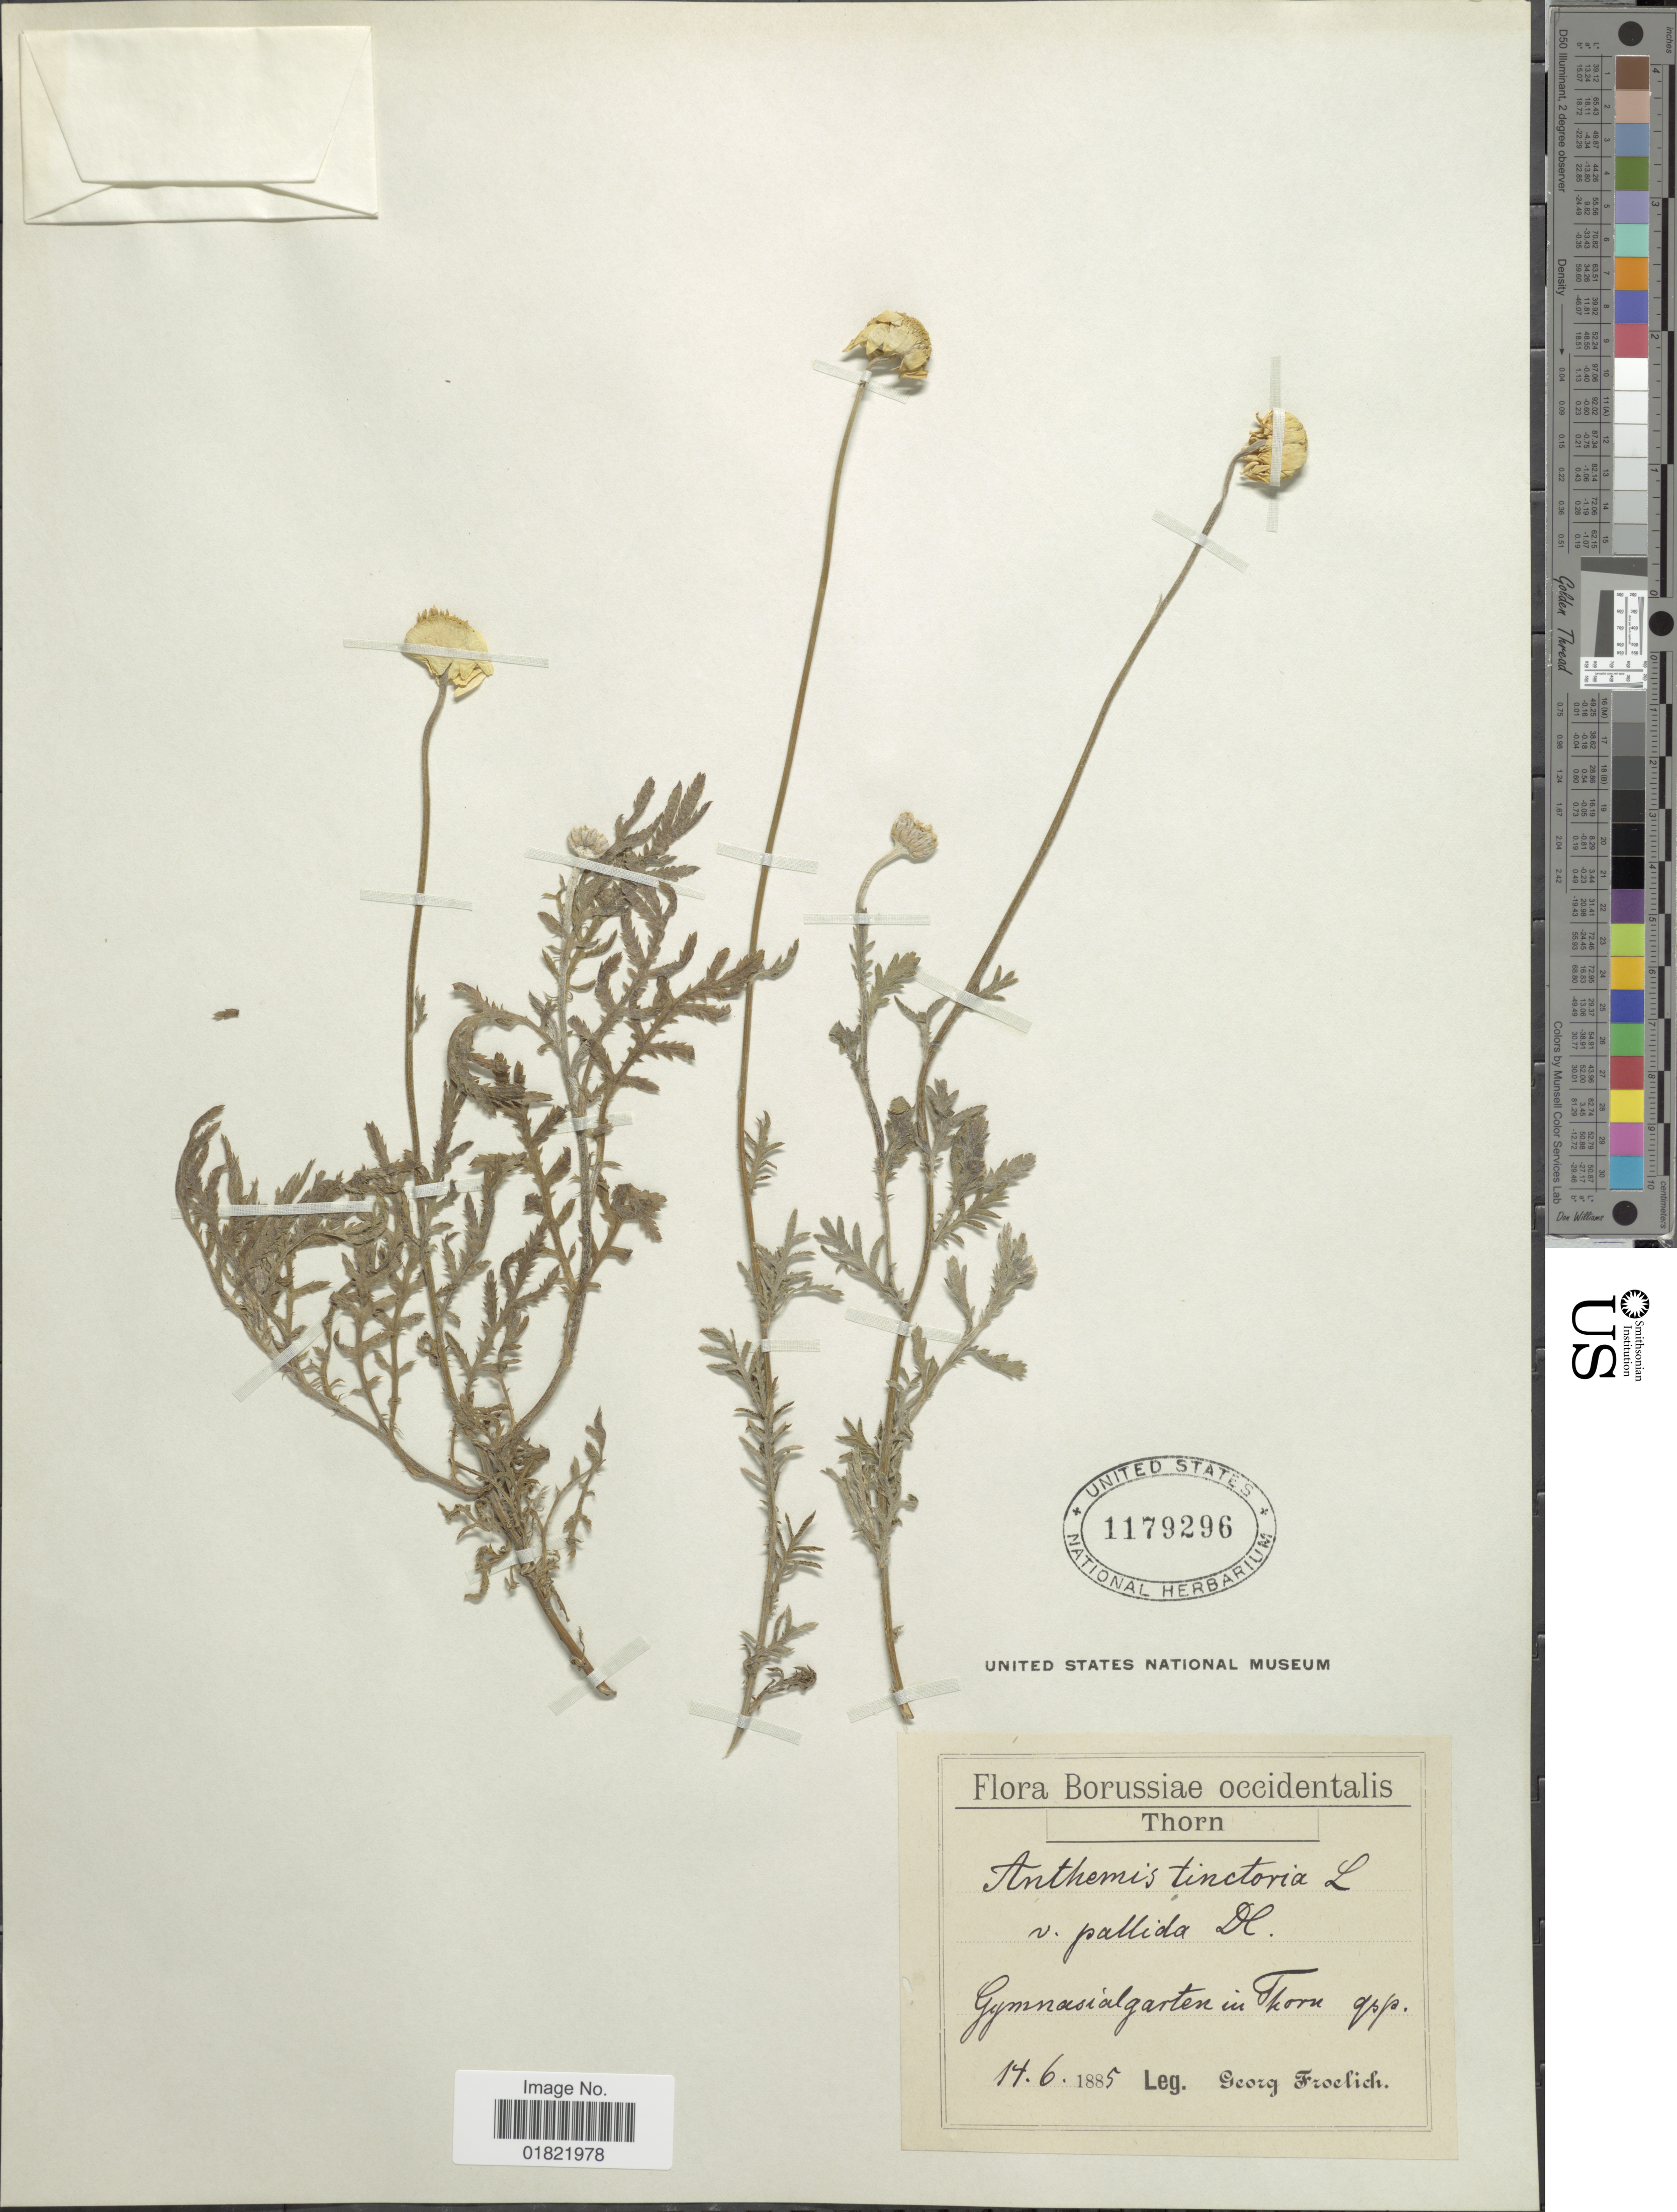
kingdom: Plantae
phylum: Tracheophyta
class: Magnoliopsida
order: Asterales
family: Asteraceae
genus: Anthemis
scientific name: Anthemis tinctoria var. pallida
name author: DC.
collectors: G. Froelich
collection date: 1885-06-14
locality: Borussiae occidentalis Thorn, Gymnasialgarten in Thorn gsp.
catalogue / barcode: US 1179296